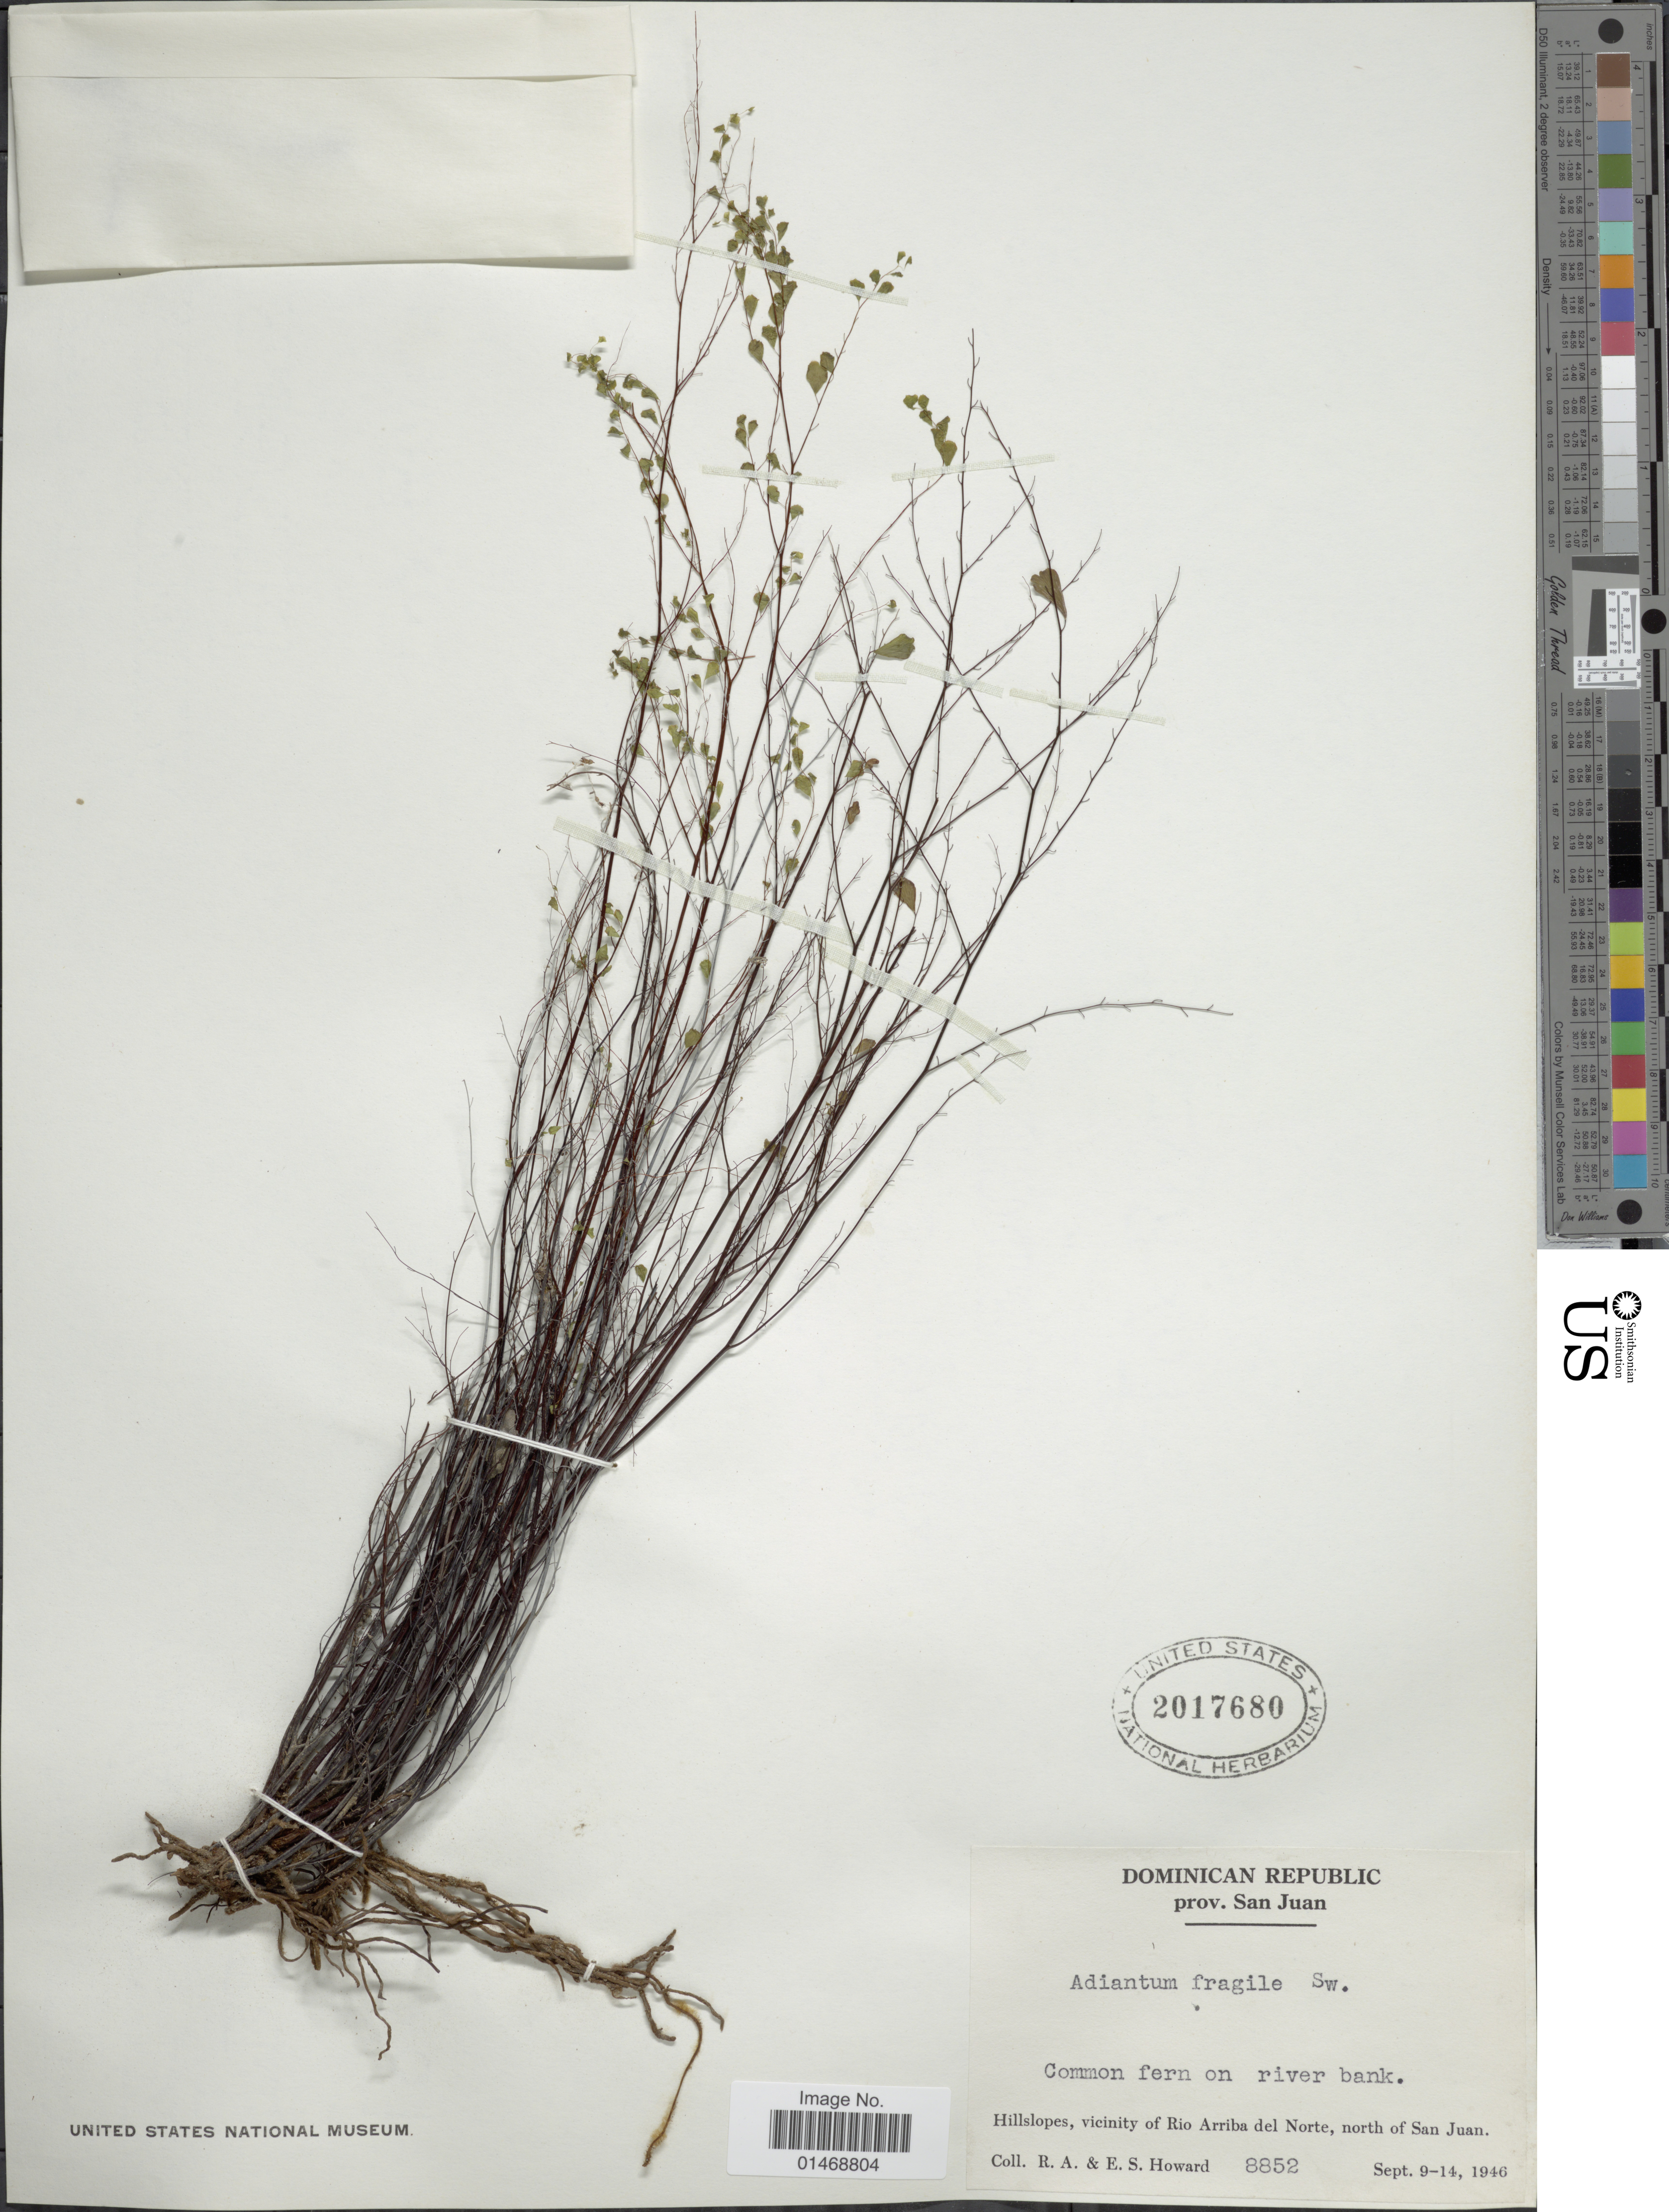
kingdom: Plantae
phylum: Tracheophyta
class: Polypodiopsida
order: Polypodiales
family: Pteridaceae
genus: Adiantum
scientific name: Adiantum fragile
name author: Sw.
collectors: R. A. Howard & E. S. Howard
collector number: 8852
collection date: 1946-09-09/1946-09-14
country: Dominican Republic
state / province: San Juan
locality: Hillslopes, vicinity of Rio Arriba del Norte, north of San Juan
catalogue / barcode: US 2017680